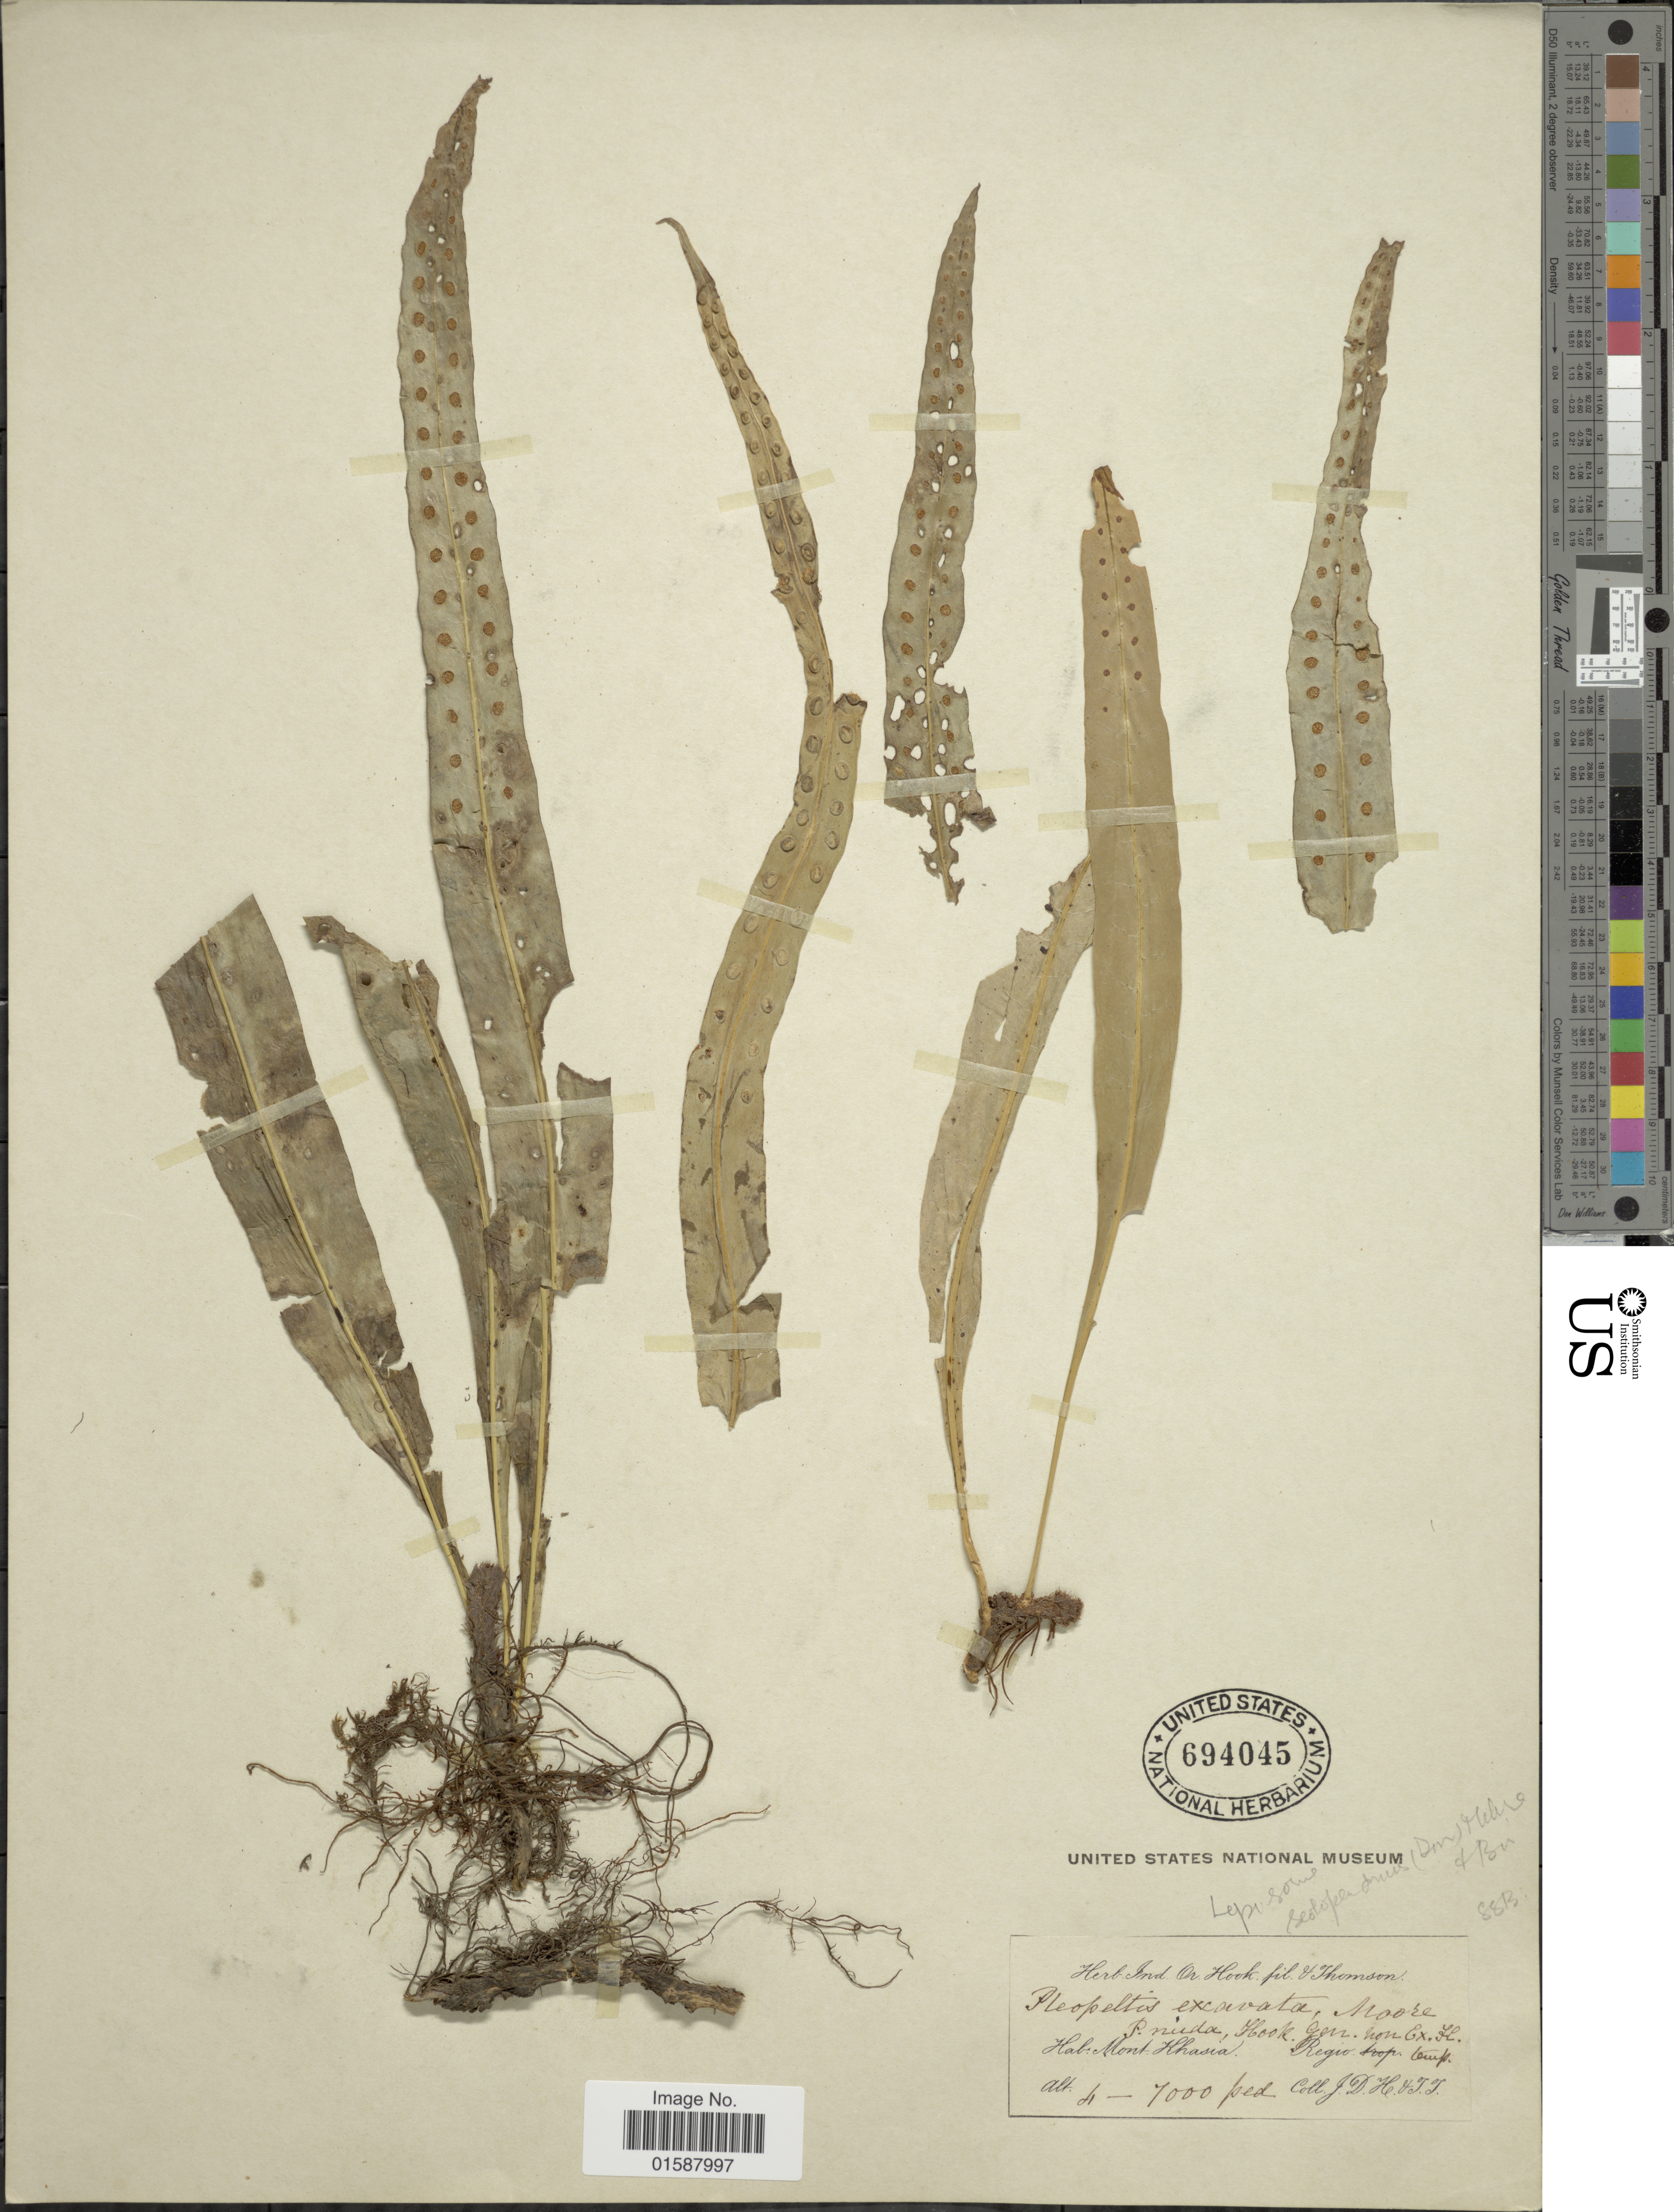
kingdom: Plantae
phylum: Tracheophyta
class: Polypodiopsida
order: Polypodiales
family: Polypodiaceae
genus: Lepisorus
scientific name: Lepisorus scolopendrium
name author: (Buch.-Ham. ex D. Don) Mehra & Bir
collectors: J. D. H. & T. T.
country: India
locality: Mont. Khasia. Regio temp.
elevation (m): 1219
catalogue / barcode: US 694045